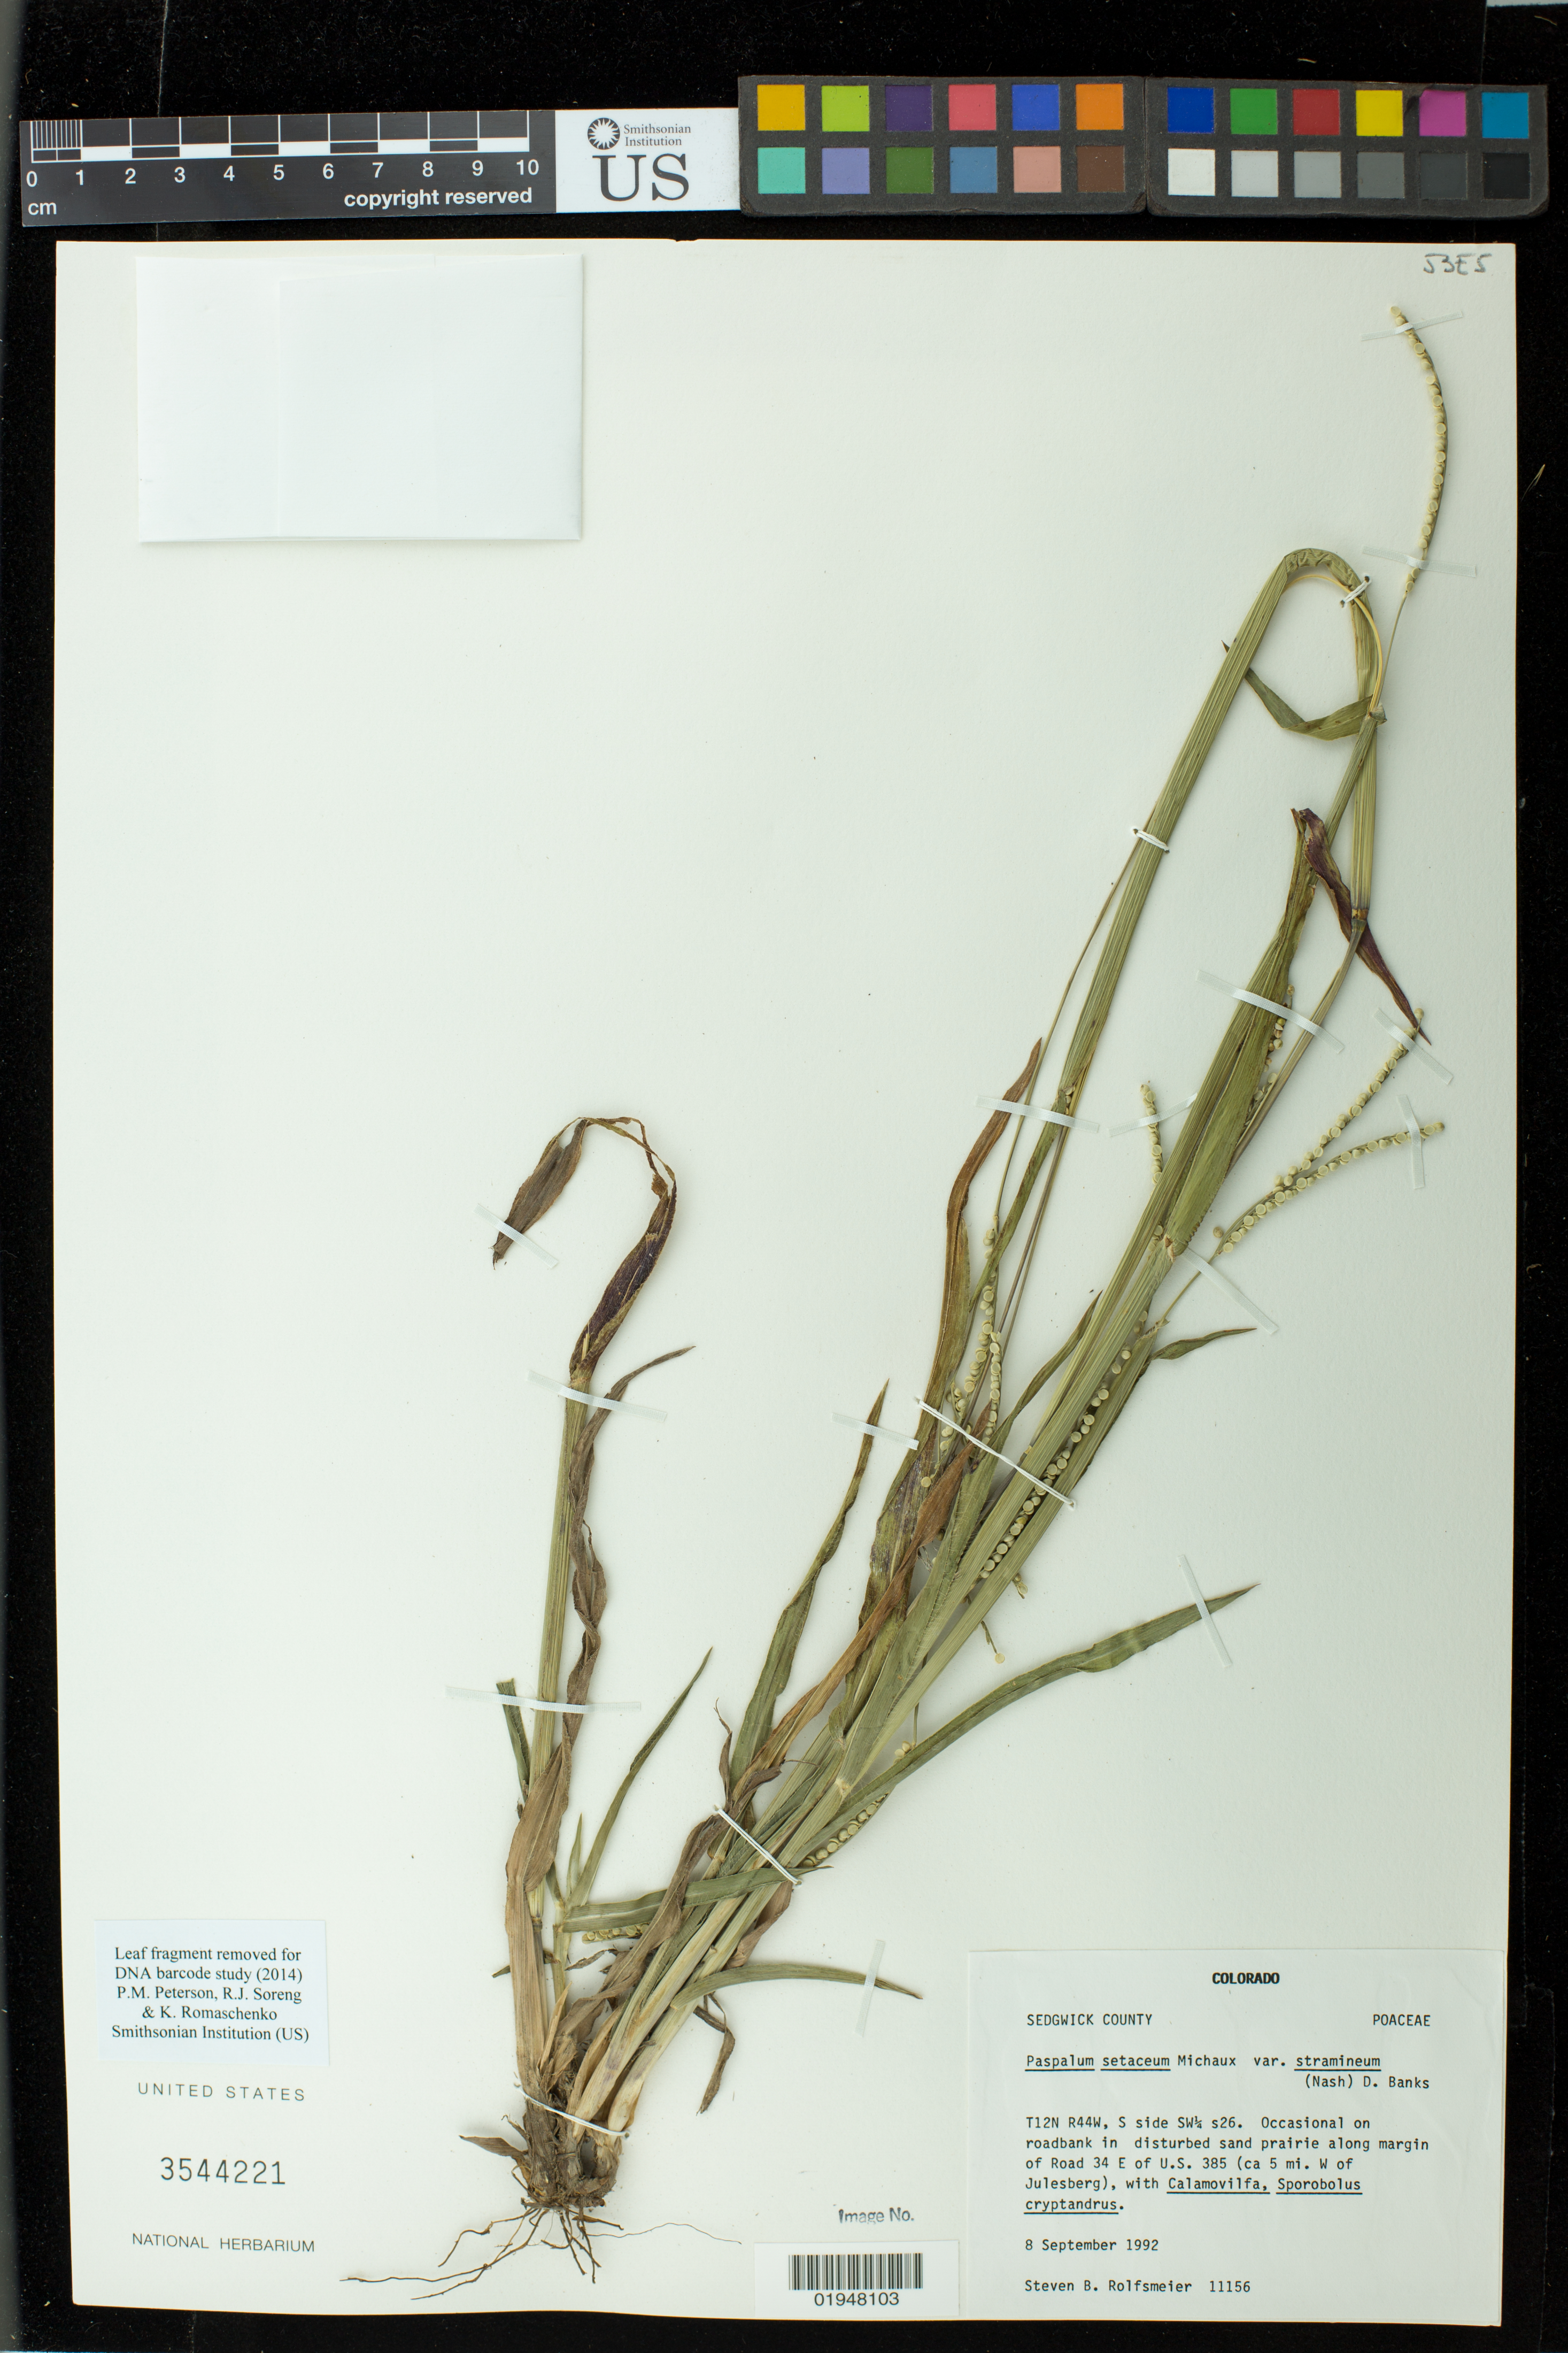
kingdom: Plantae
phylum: Tracheophyta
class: Liliopsida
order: Poales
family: Poaceae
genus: Paspalum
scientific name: Paspalum setaceum var. stramineum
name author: (Nash) D.J. Banks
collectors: S. Rolfsmeier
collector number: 11156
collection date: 1992-09-08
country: United States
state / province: Colorado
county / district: Sedgwick County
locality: T12N R44W S side SW1/4 s26. Road 24 E of U.S. 385 (ca 5 mi. W of Julesberg)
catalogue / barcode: US 3544221